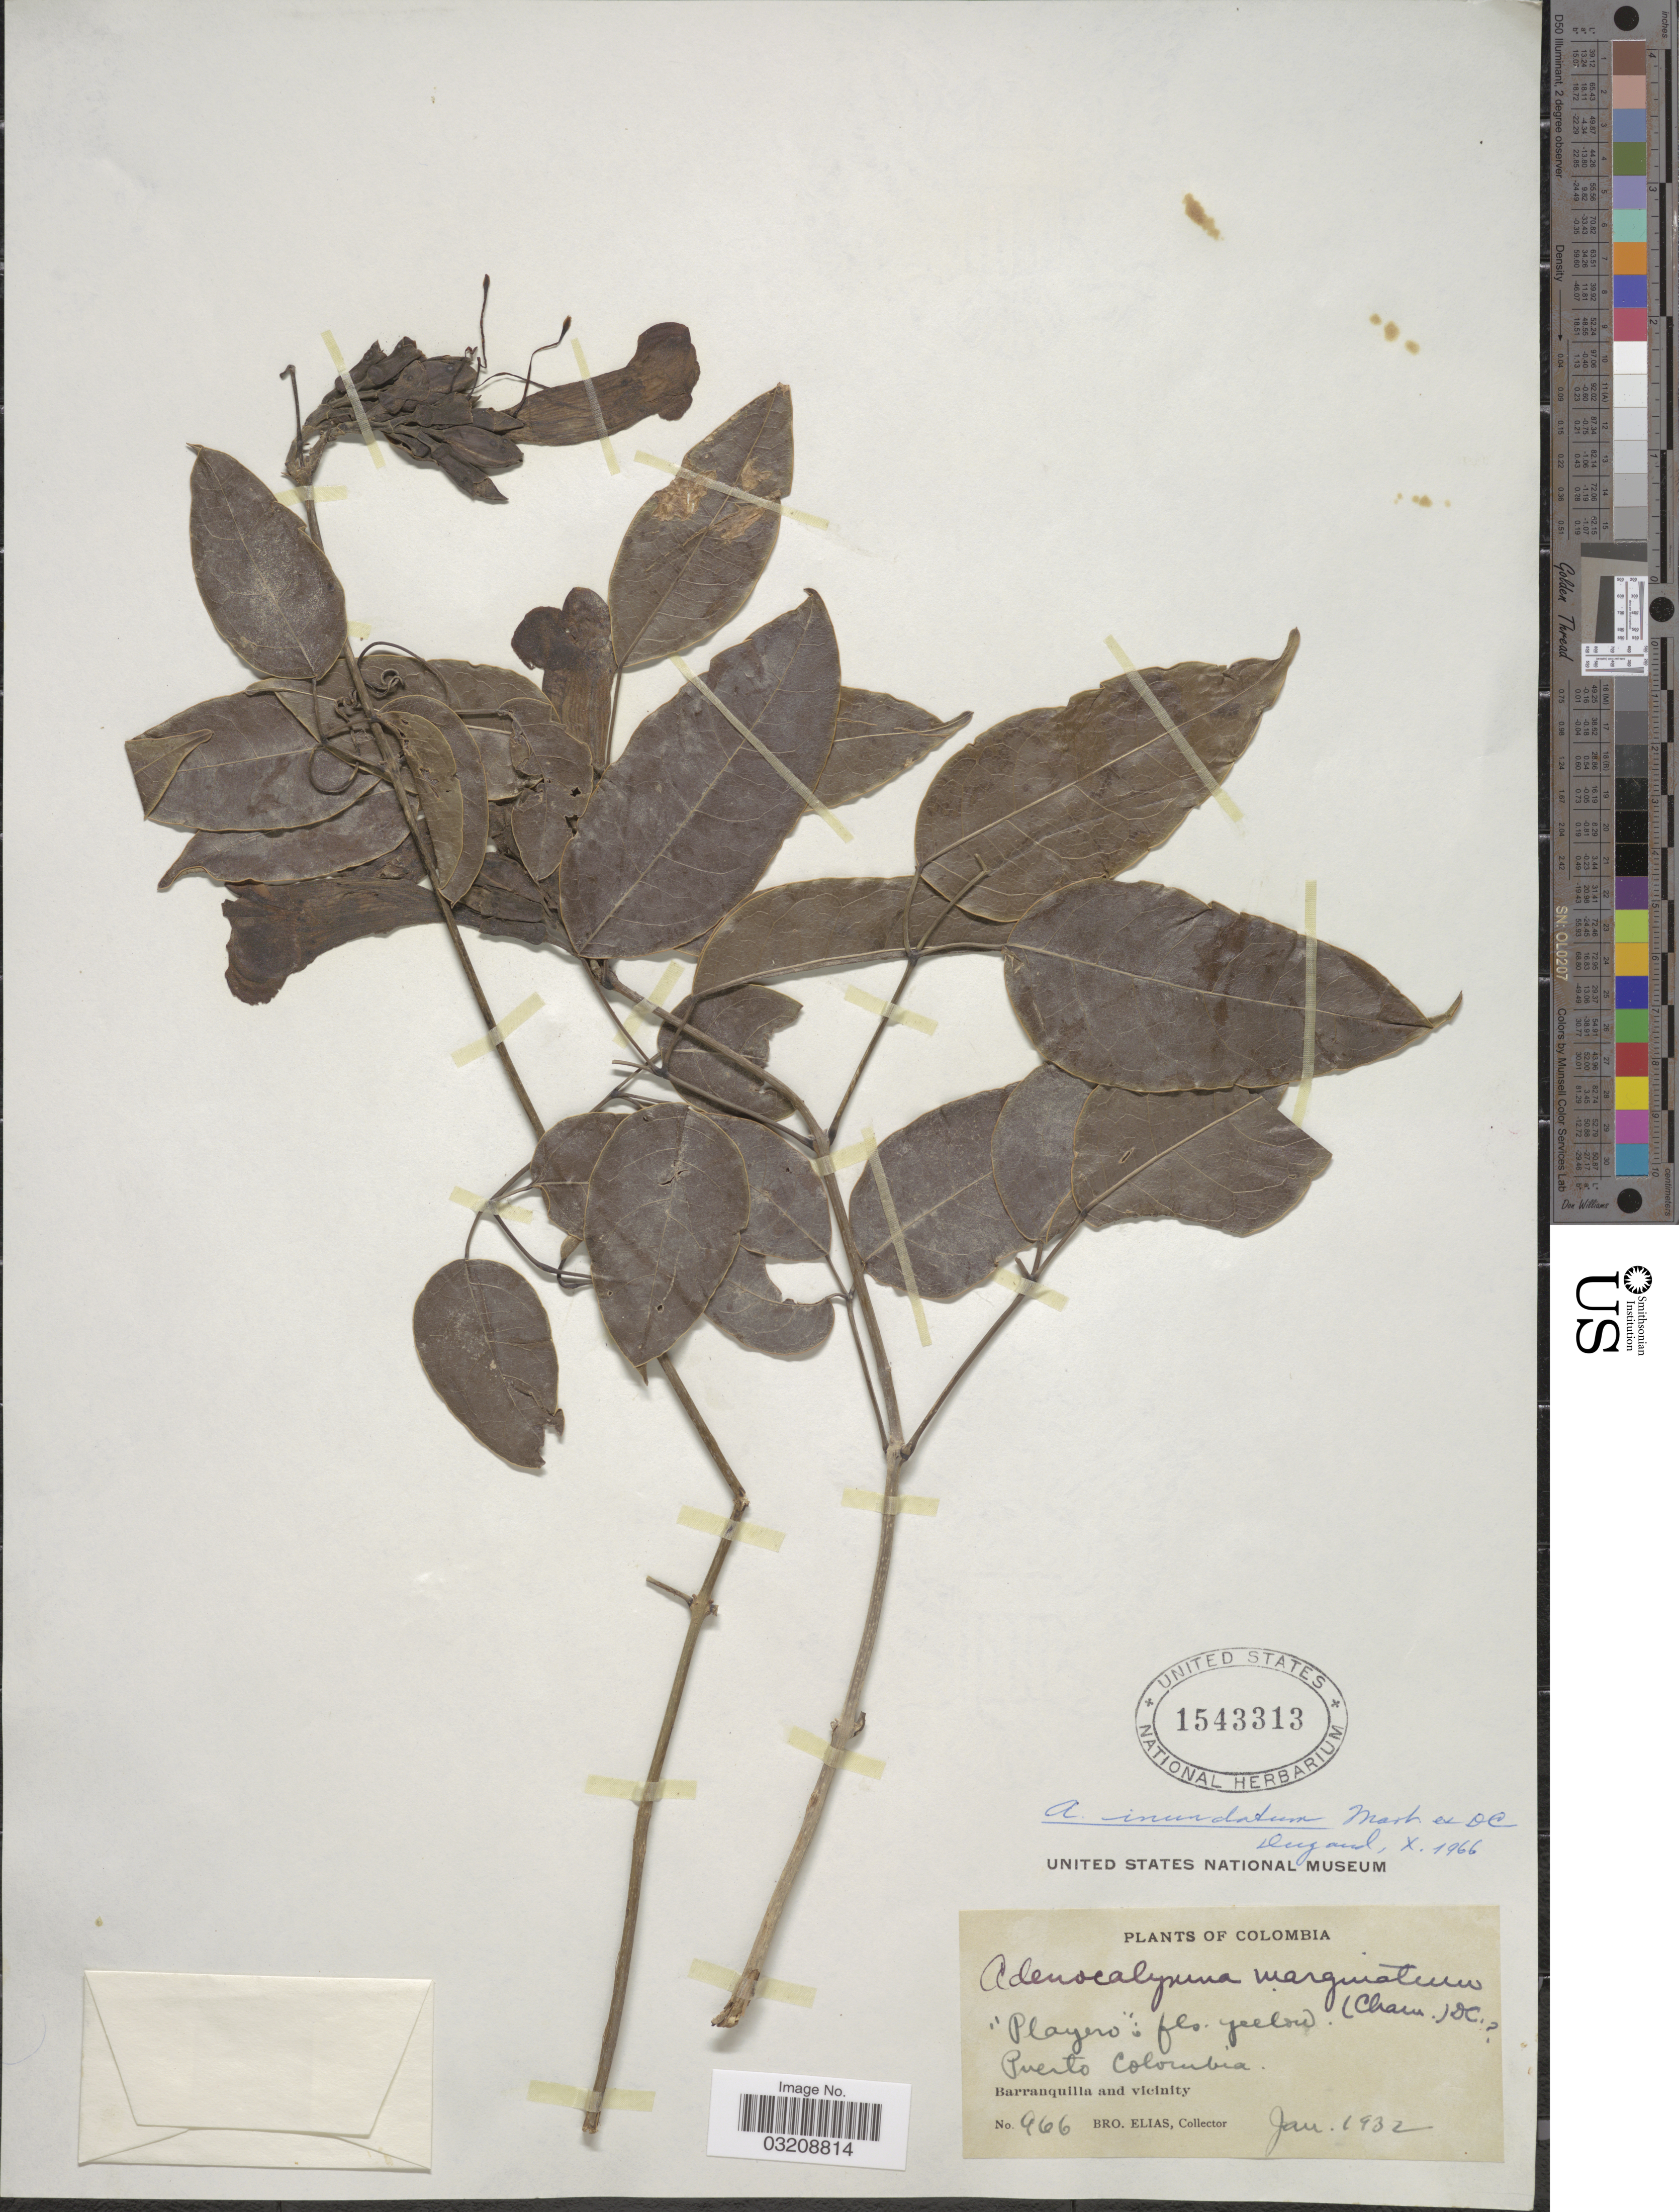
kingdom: Plantae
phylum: Tracheophyta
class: Magnoliopsida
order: Lamiales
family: Bignoniaceae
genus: Adenocalymma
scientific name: Adenocalymma inundatum var. inundatum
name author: Mart. ex DC.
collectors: Bro. Elias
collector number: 966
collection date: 1932-01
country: Colombia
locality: Puerto Colombia. Barranquilla and vicinity.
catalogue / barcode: US 1543313